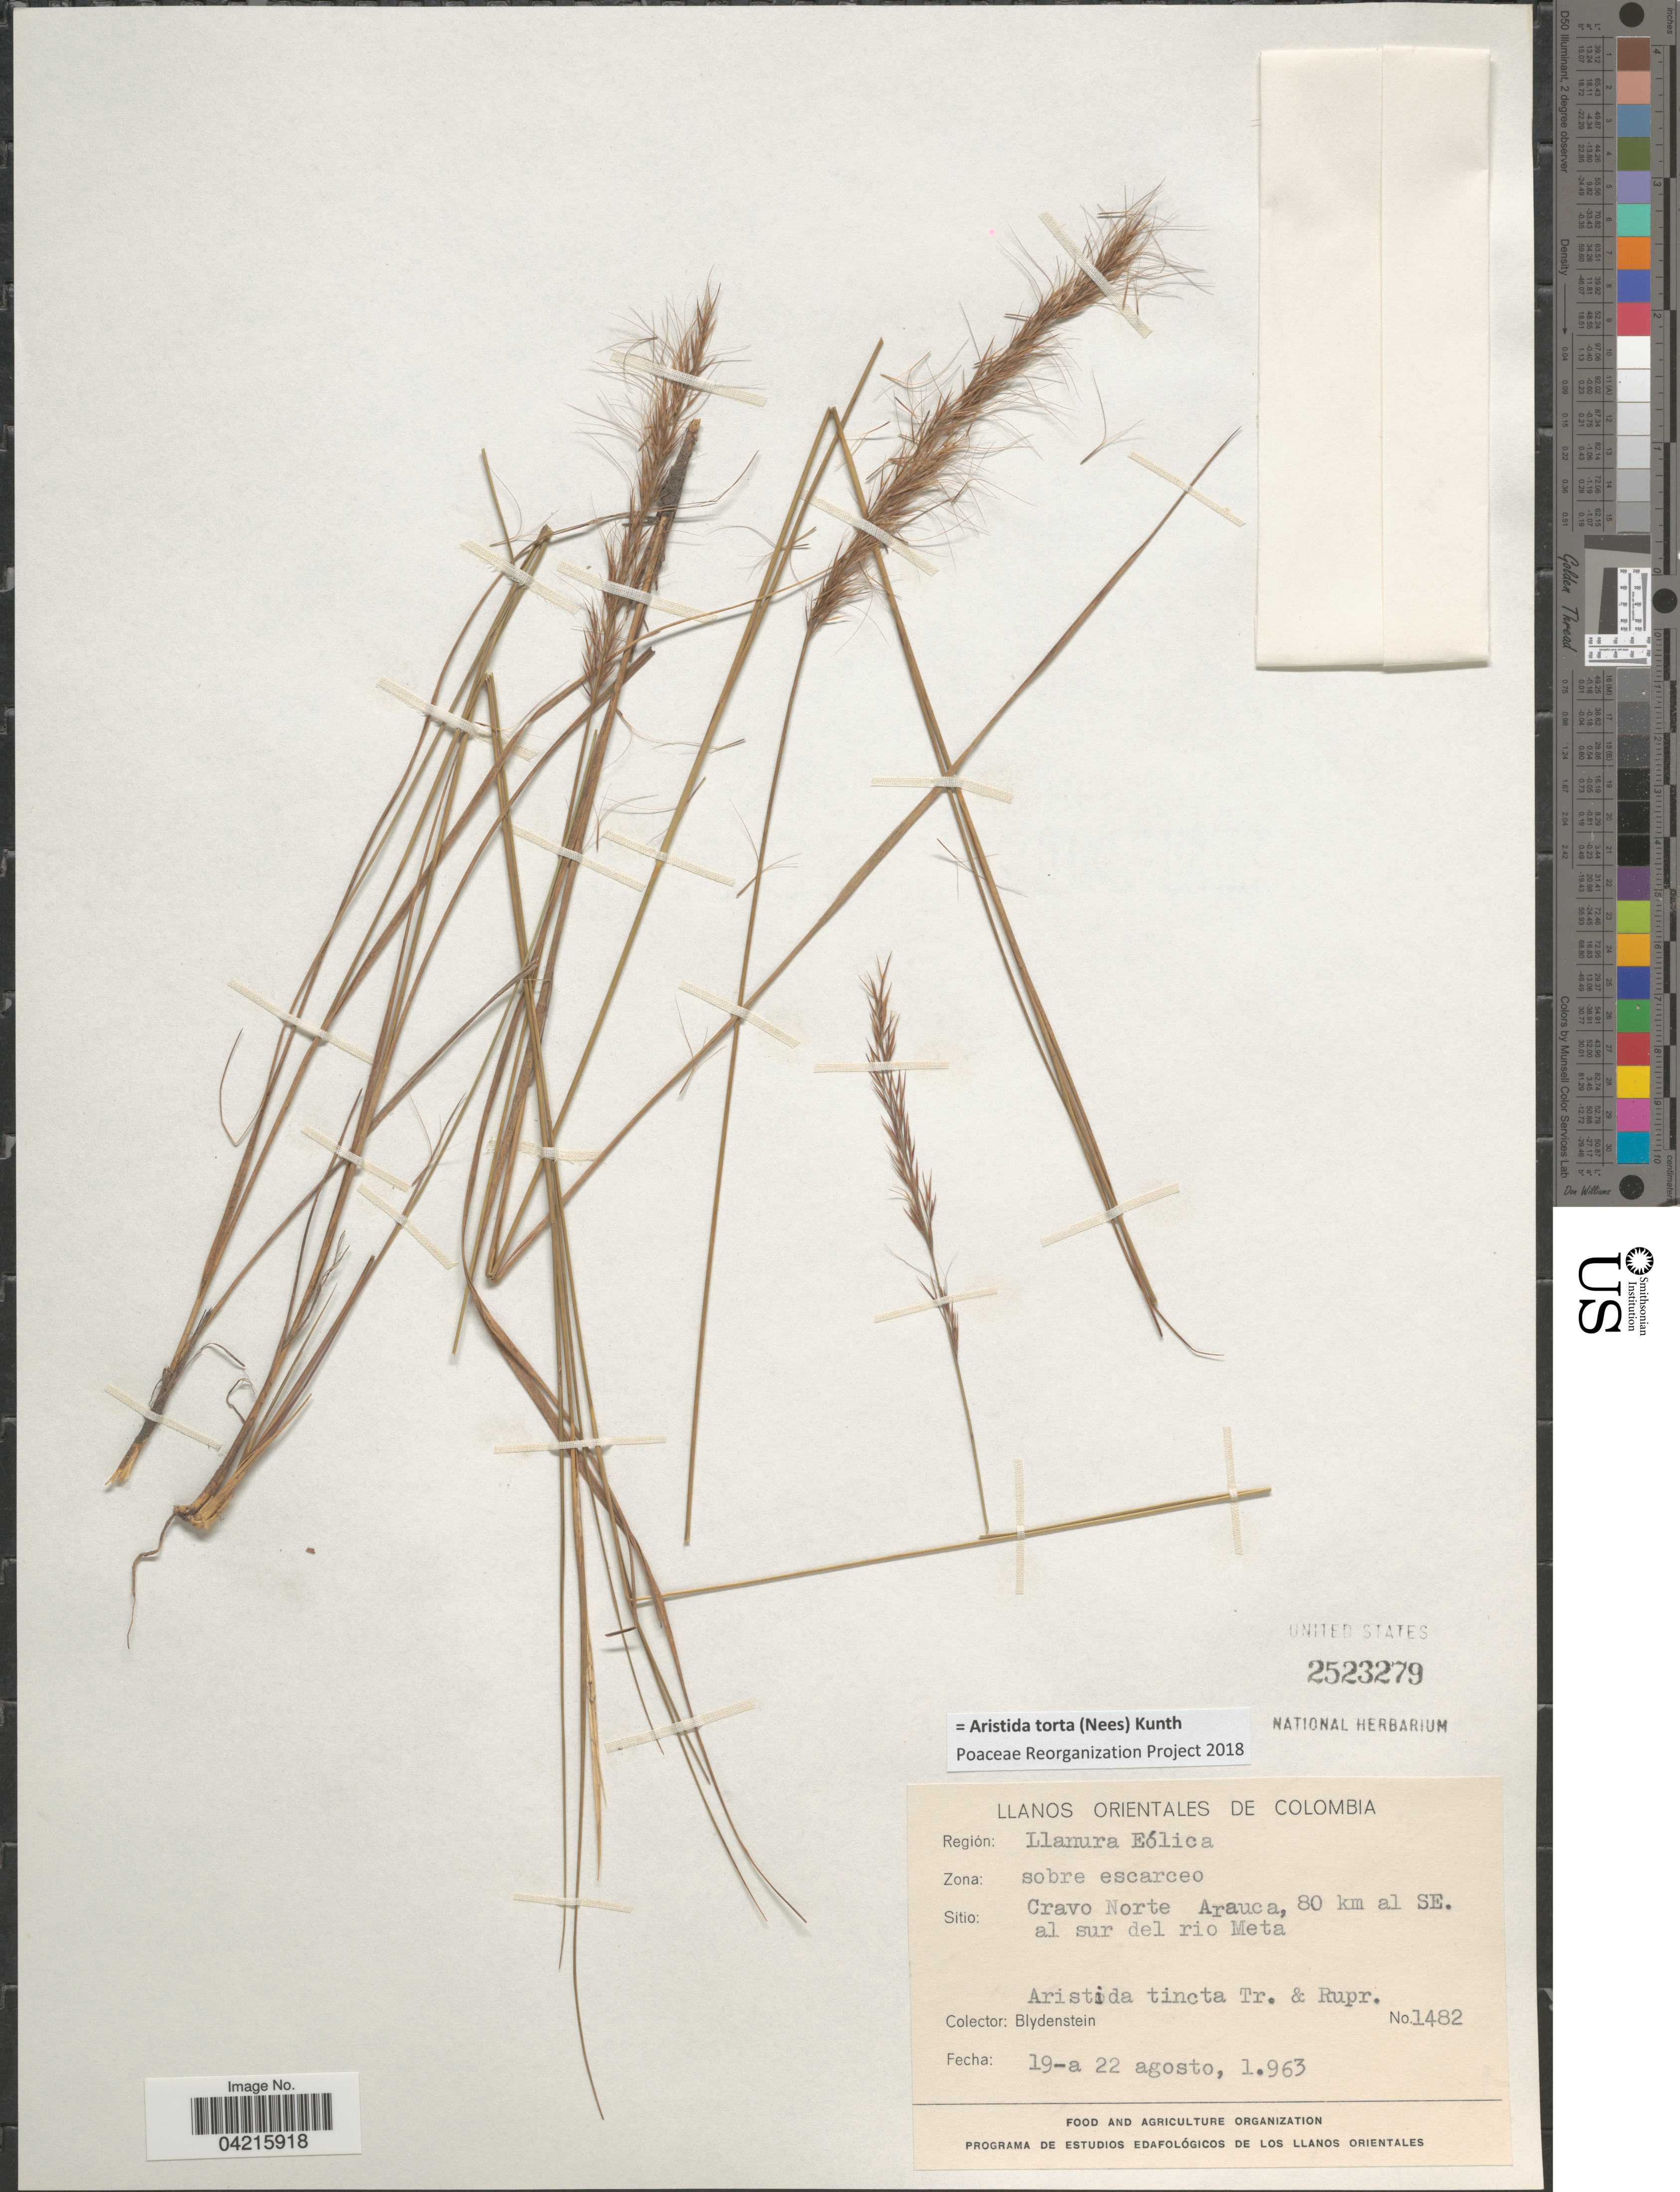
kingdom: Plantae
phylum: Tracheophyta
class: Liliopsida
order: Poales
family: Poaceae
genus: Aristida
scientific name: Aristida torta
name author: (Nees) Kunth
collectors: Blydenstein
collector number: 1482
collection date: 1963-08-19/1963-08-22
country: Colombia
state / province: Arauca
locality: Llanos Orientales de Colombia. Región: Llanura Eólica. Zona: sobre escarceo. Cravo Norte Arauca, 80 km al SE. al sur del rio Meta.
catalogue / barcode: US 2523279